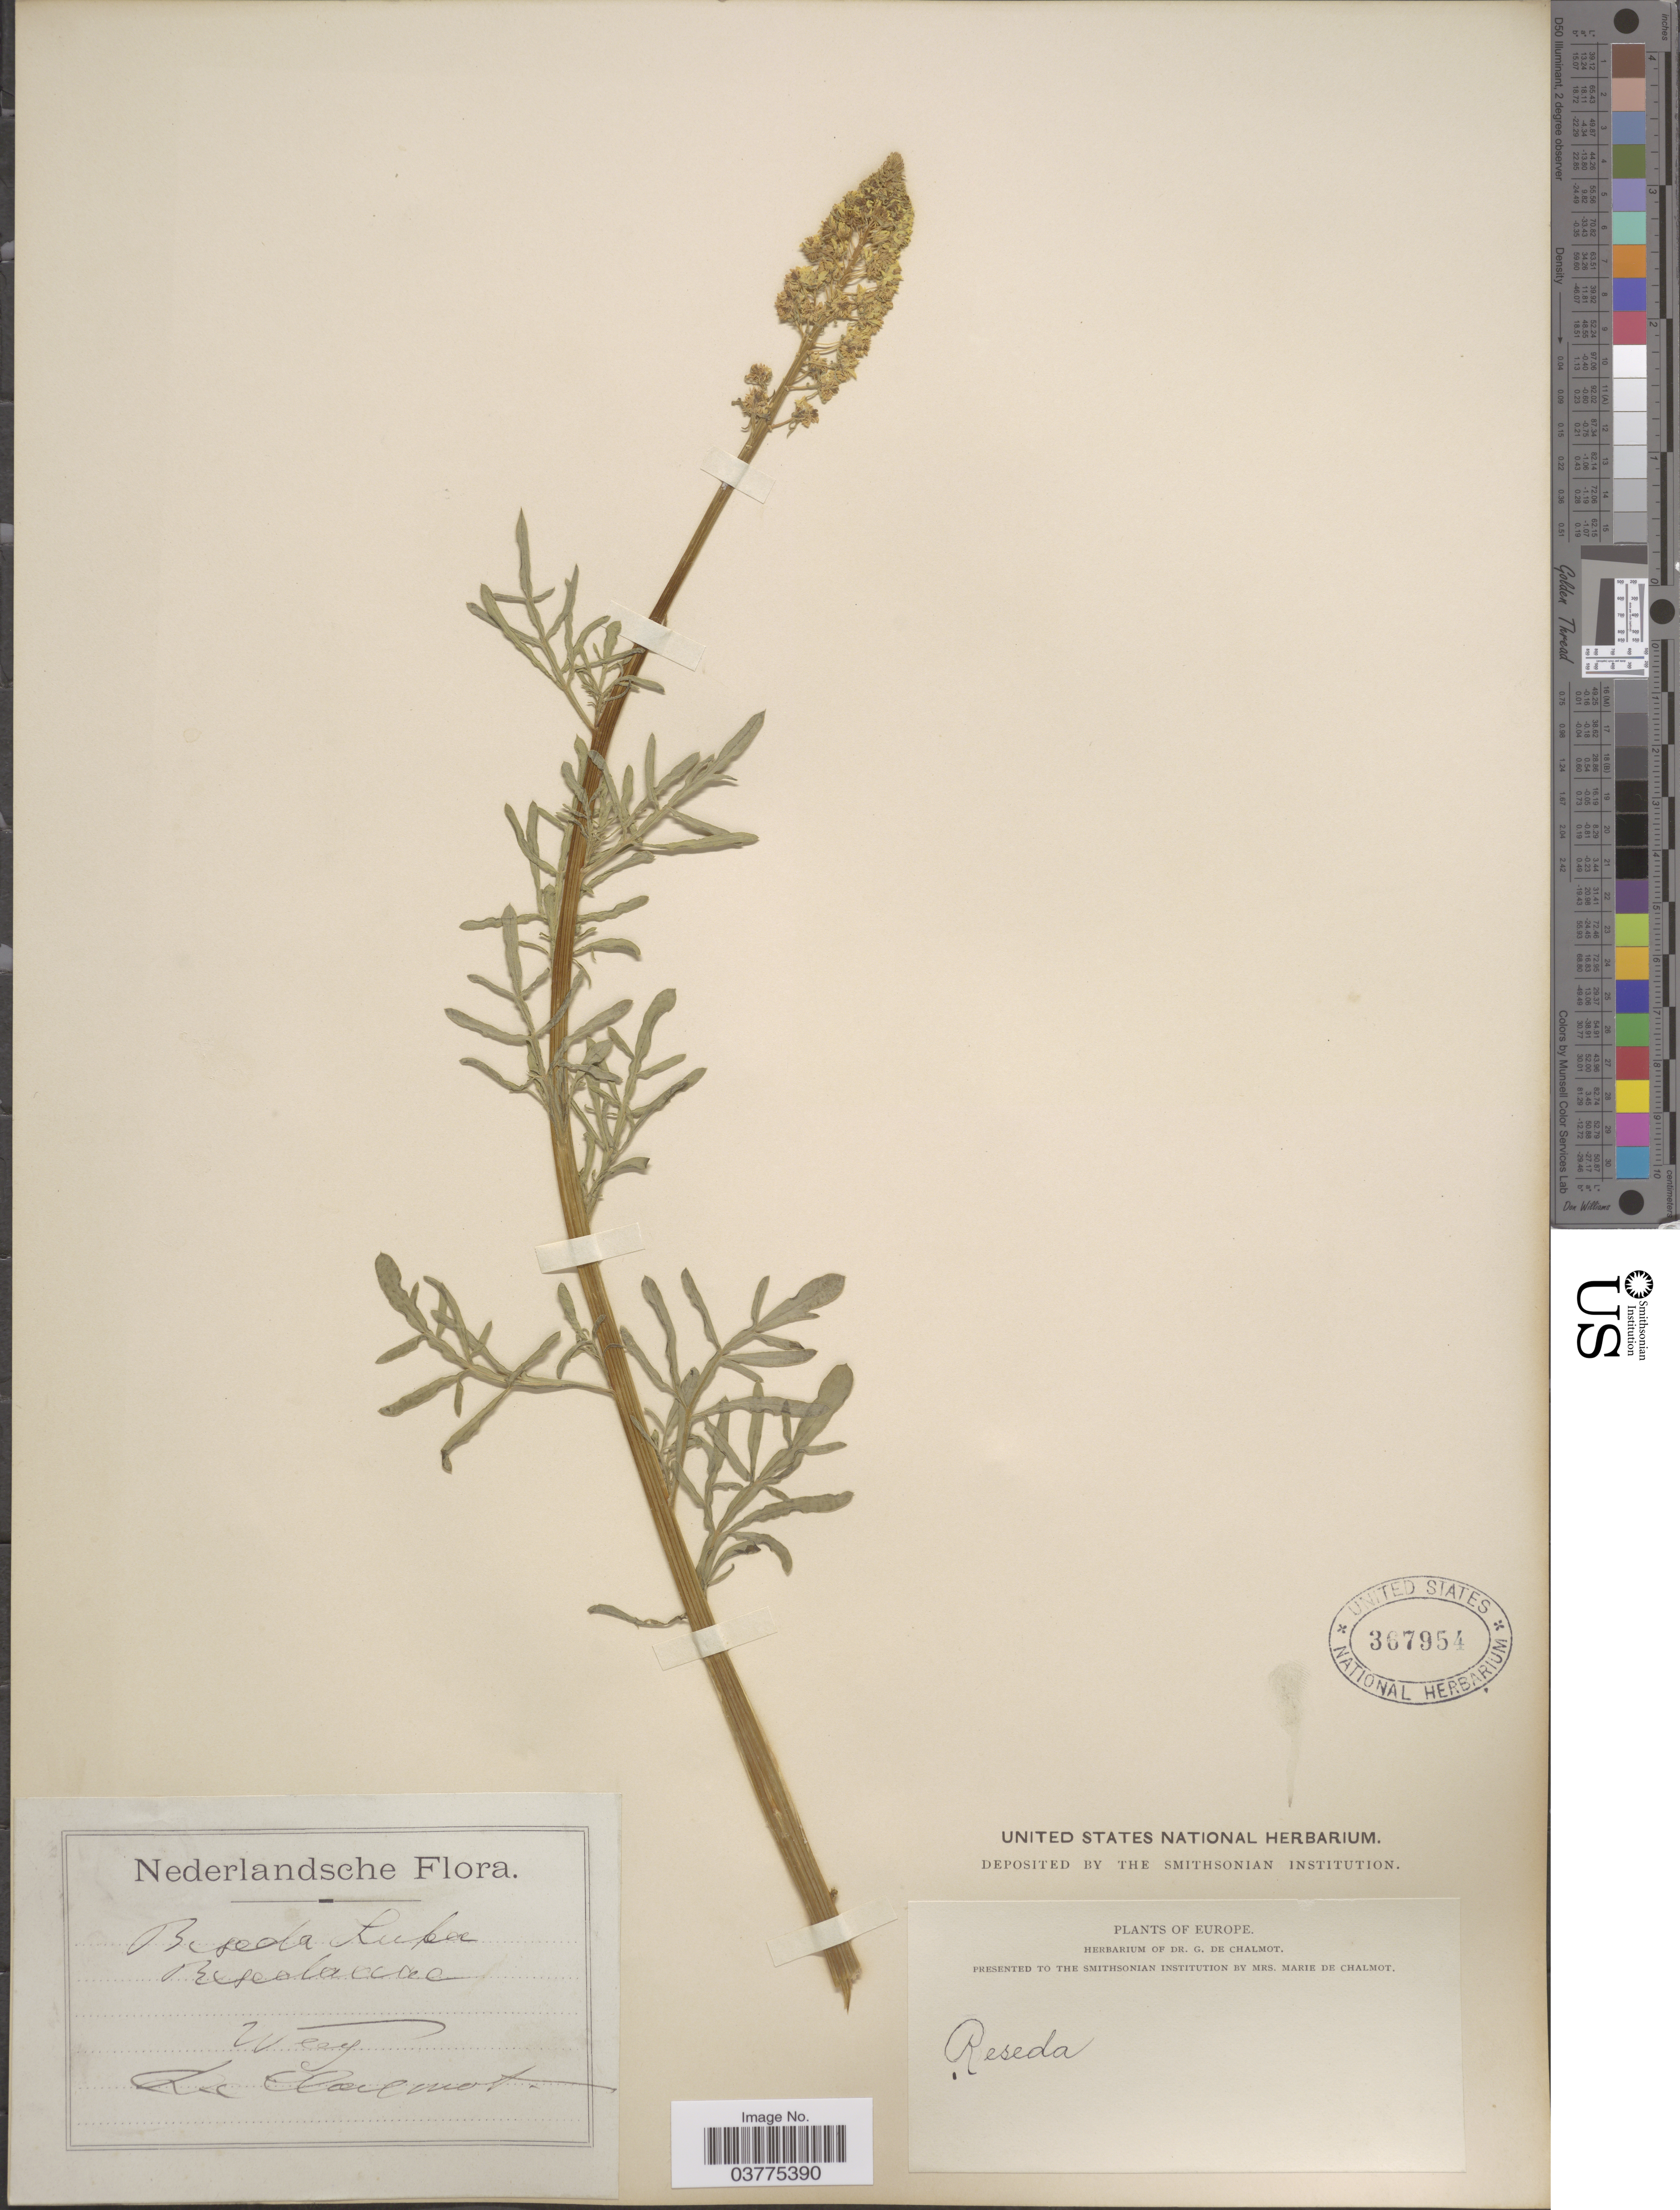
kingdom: Plantae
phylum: Tracheophyta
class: Magnoliopsida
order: Brassicales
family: Resedaceae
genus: Reseda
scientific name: Reseda lutea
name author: L.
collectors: G. de Chalmot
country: Netherlands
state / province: Gelderland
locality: Wag.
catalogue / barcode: US 367954